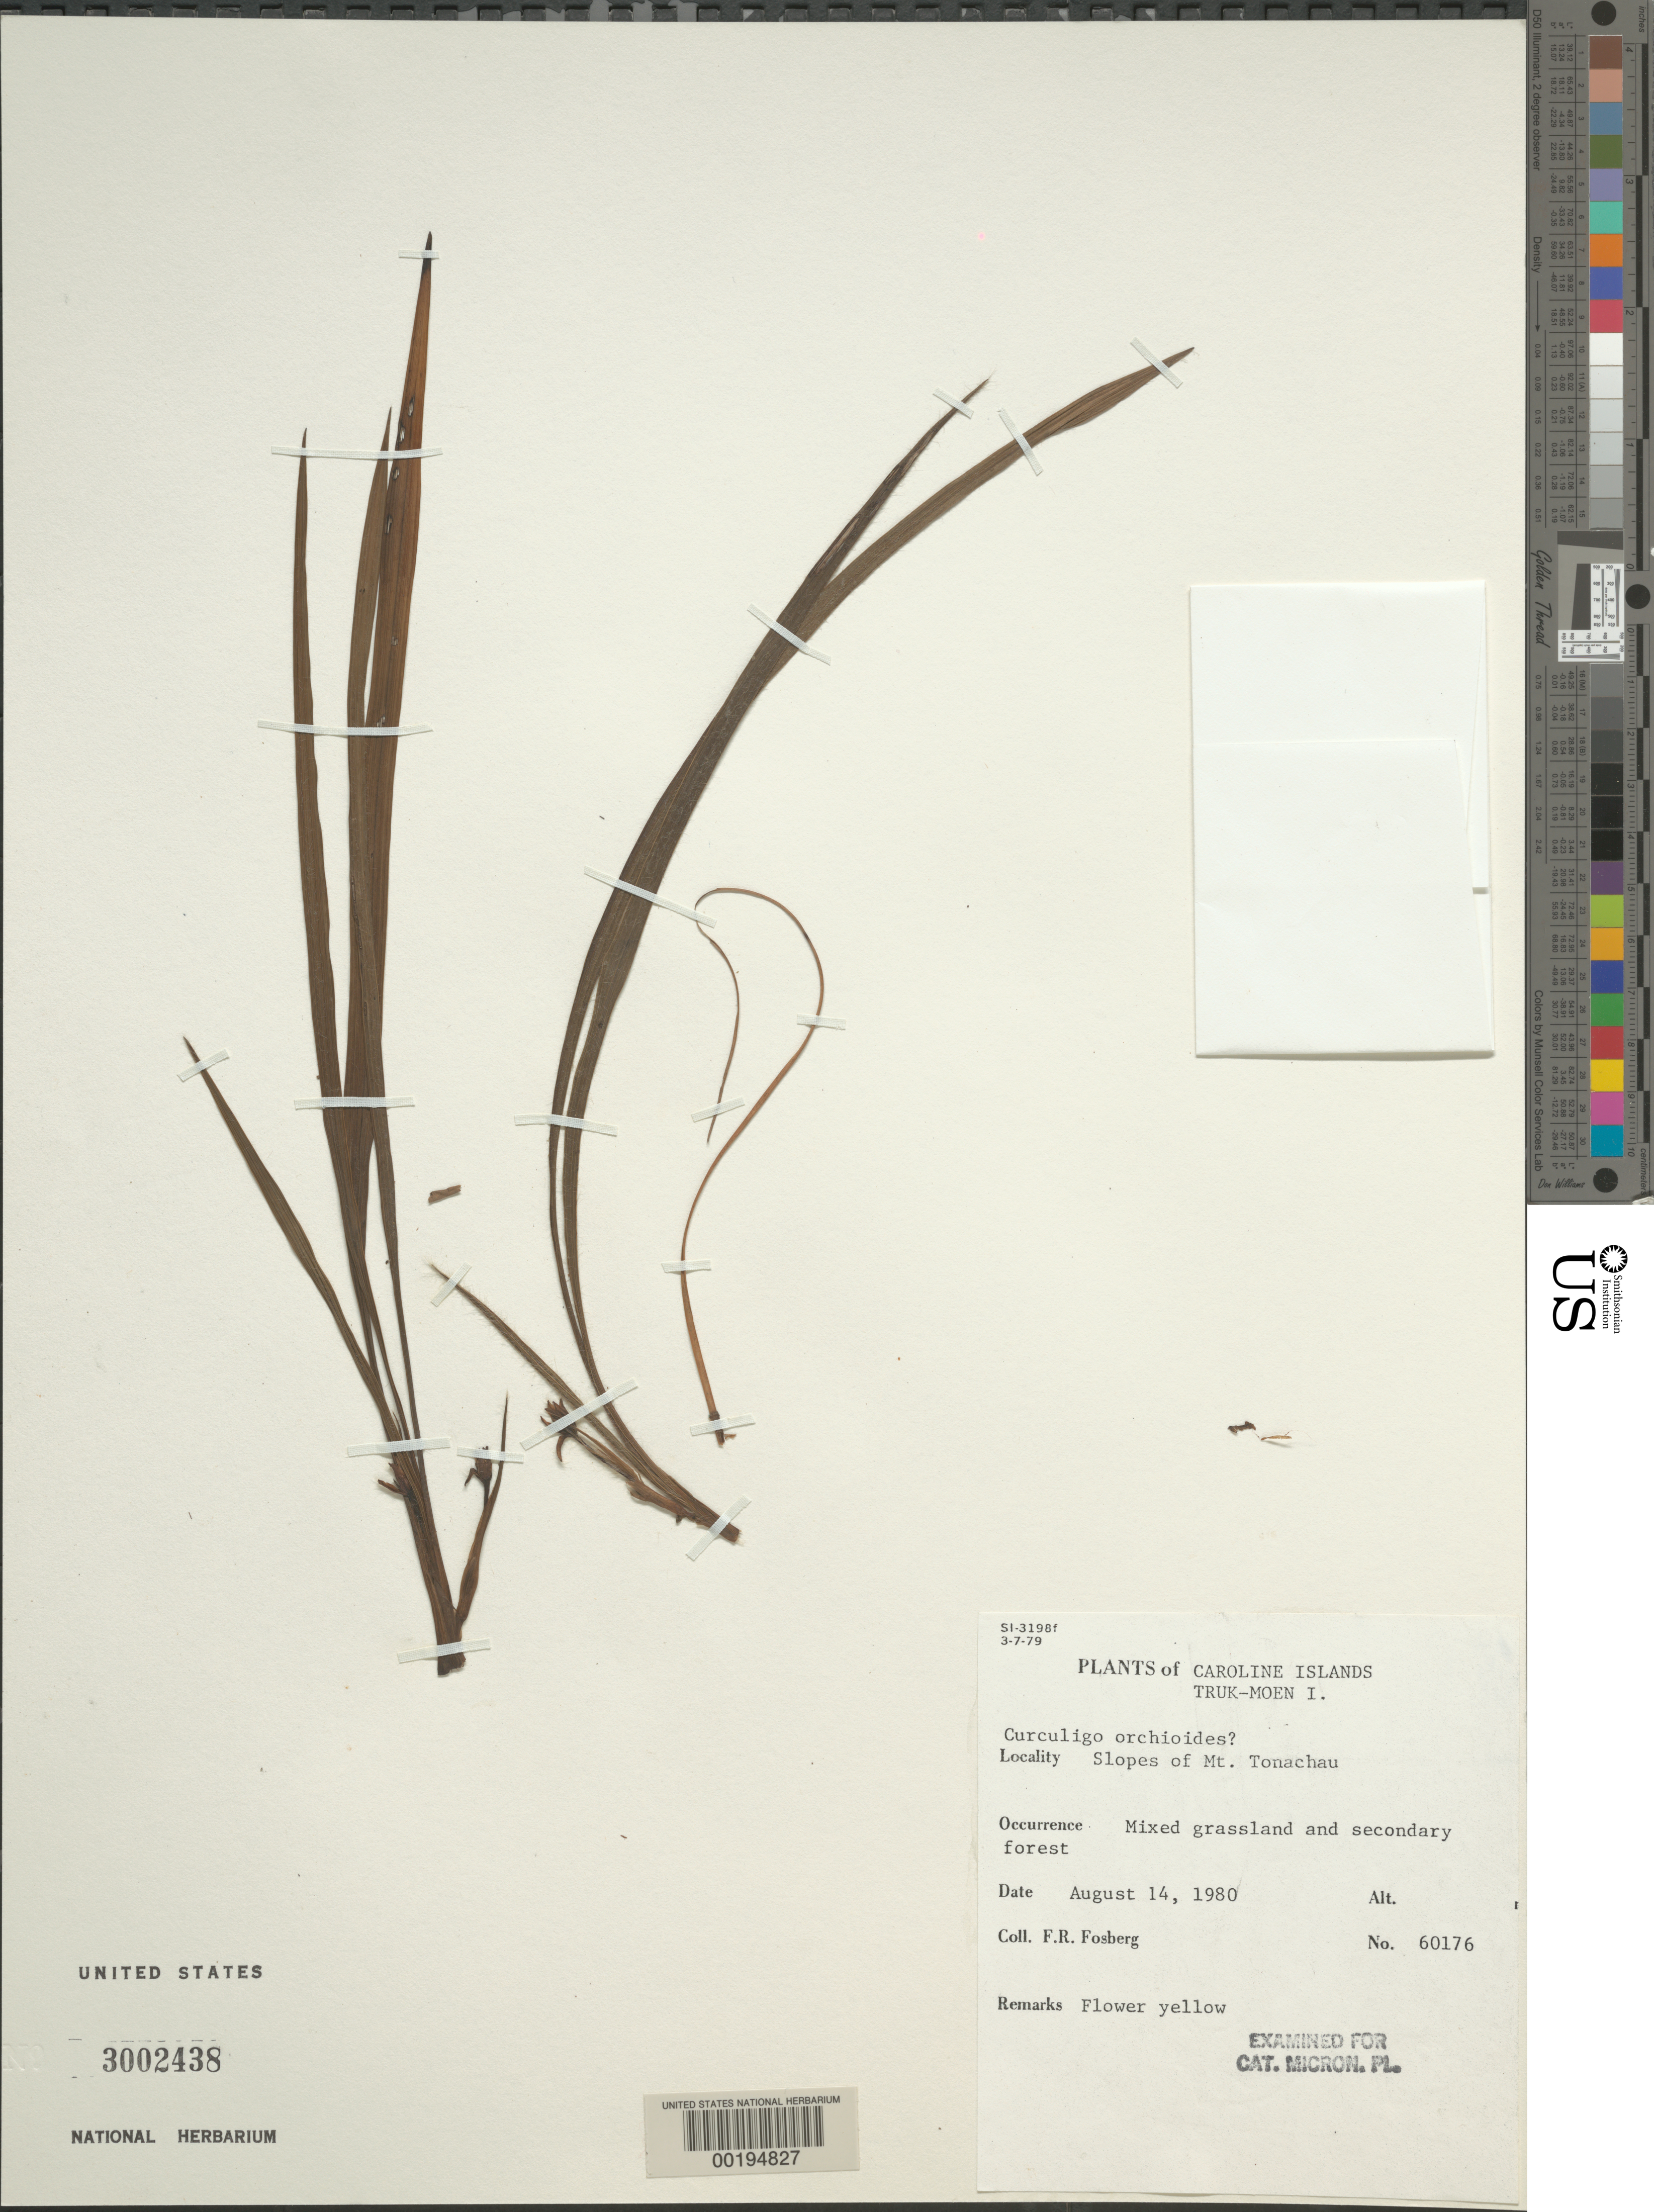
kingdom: Plantae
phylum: Tracheophyta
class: Liliopsida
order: Asparagales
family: Hypoxidaceae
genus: Curculigo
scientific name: Curculigo orchioides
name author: Gaertn.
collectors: F. R. Fosberg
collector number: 60176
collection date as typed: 14 Aug 1980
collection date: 1980-08-14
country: Micronesia, Federated States of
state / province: Truk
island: Moen [Wono]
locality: Truk is., truk-moen i.; slopes of mt. tonachau. [moen i. = weno i.]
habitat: Mixed grassland and secondary forest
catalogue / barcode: US 3002438